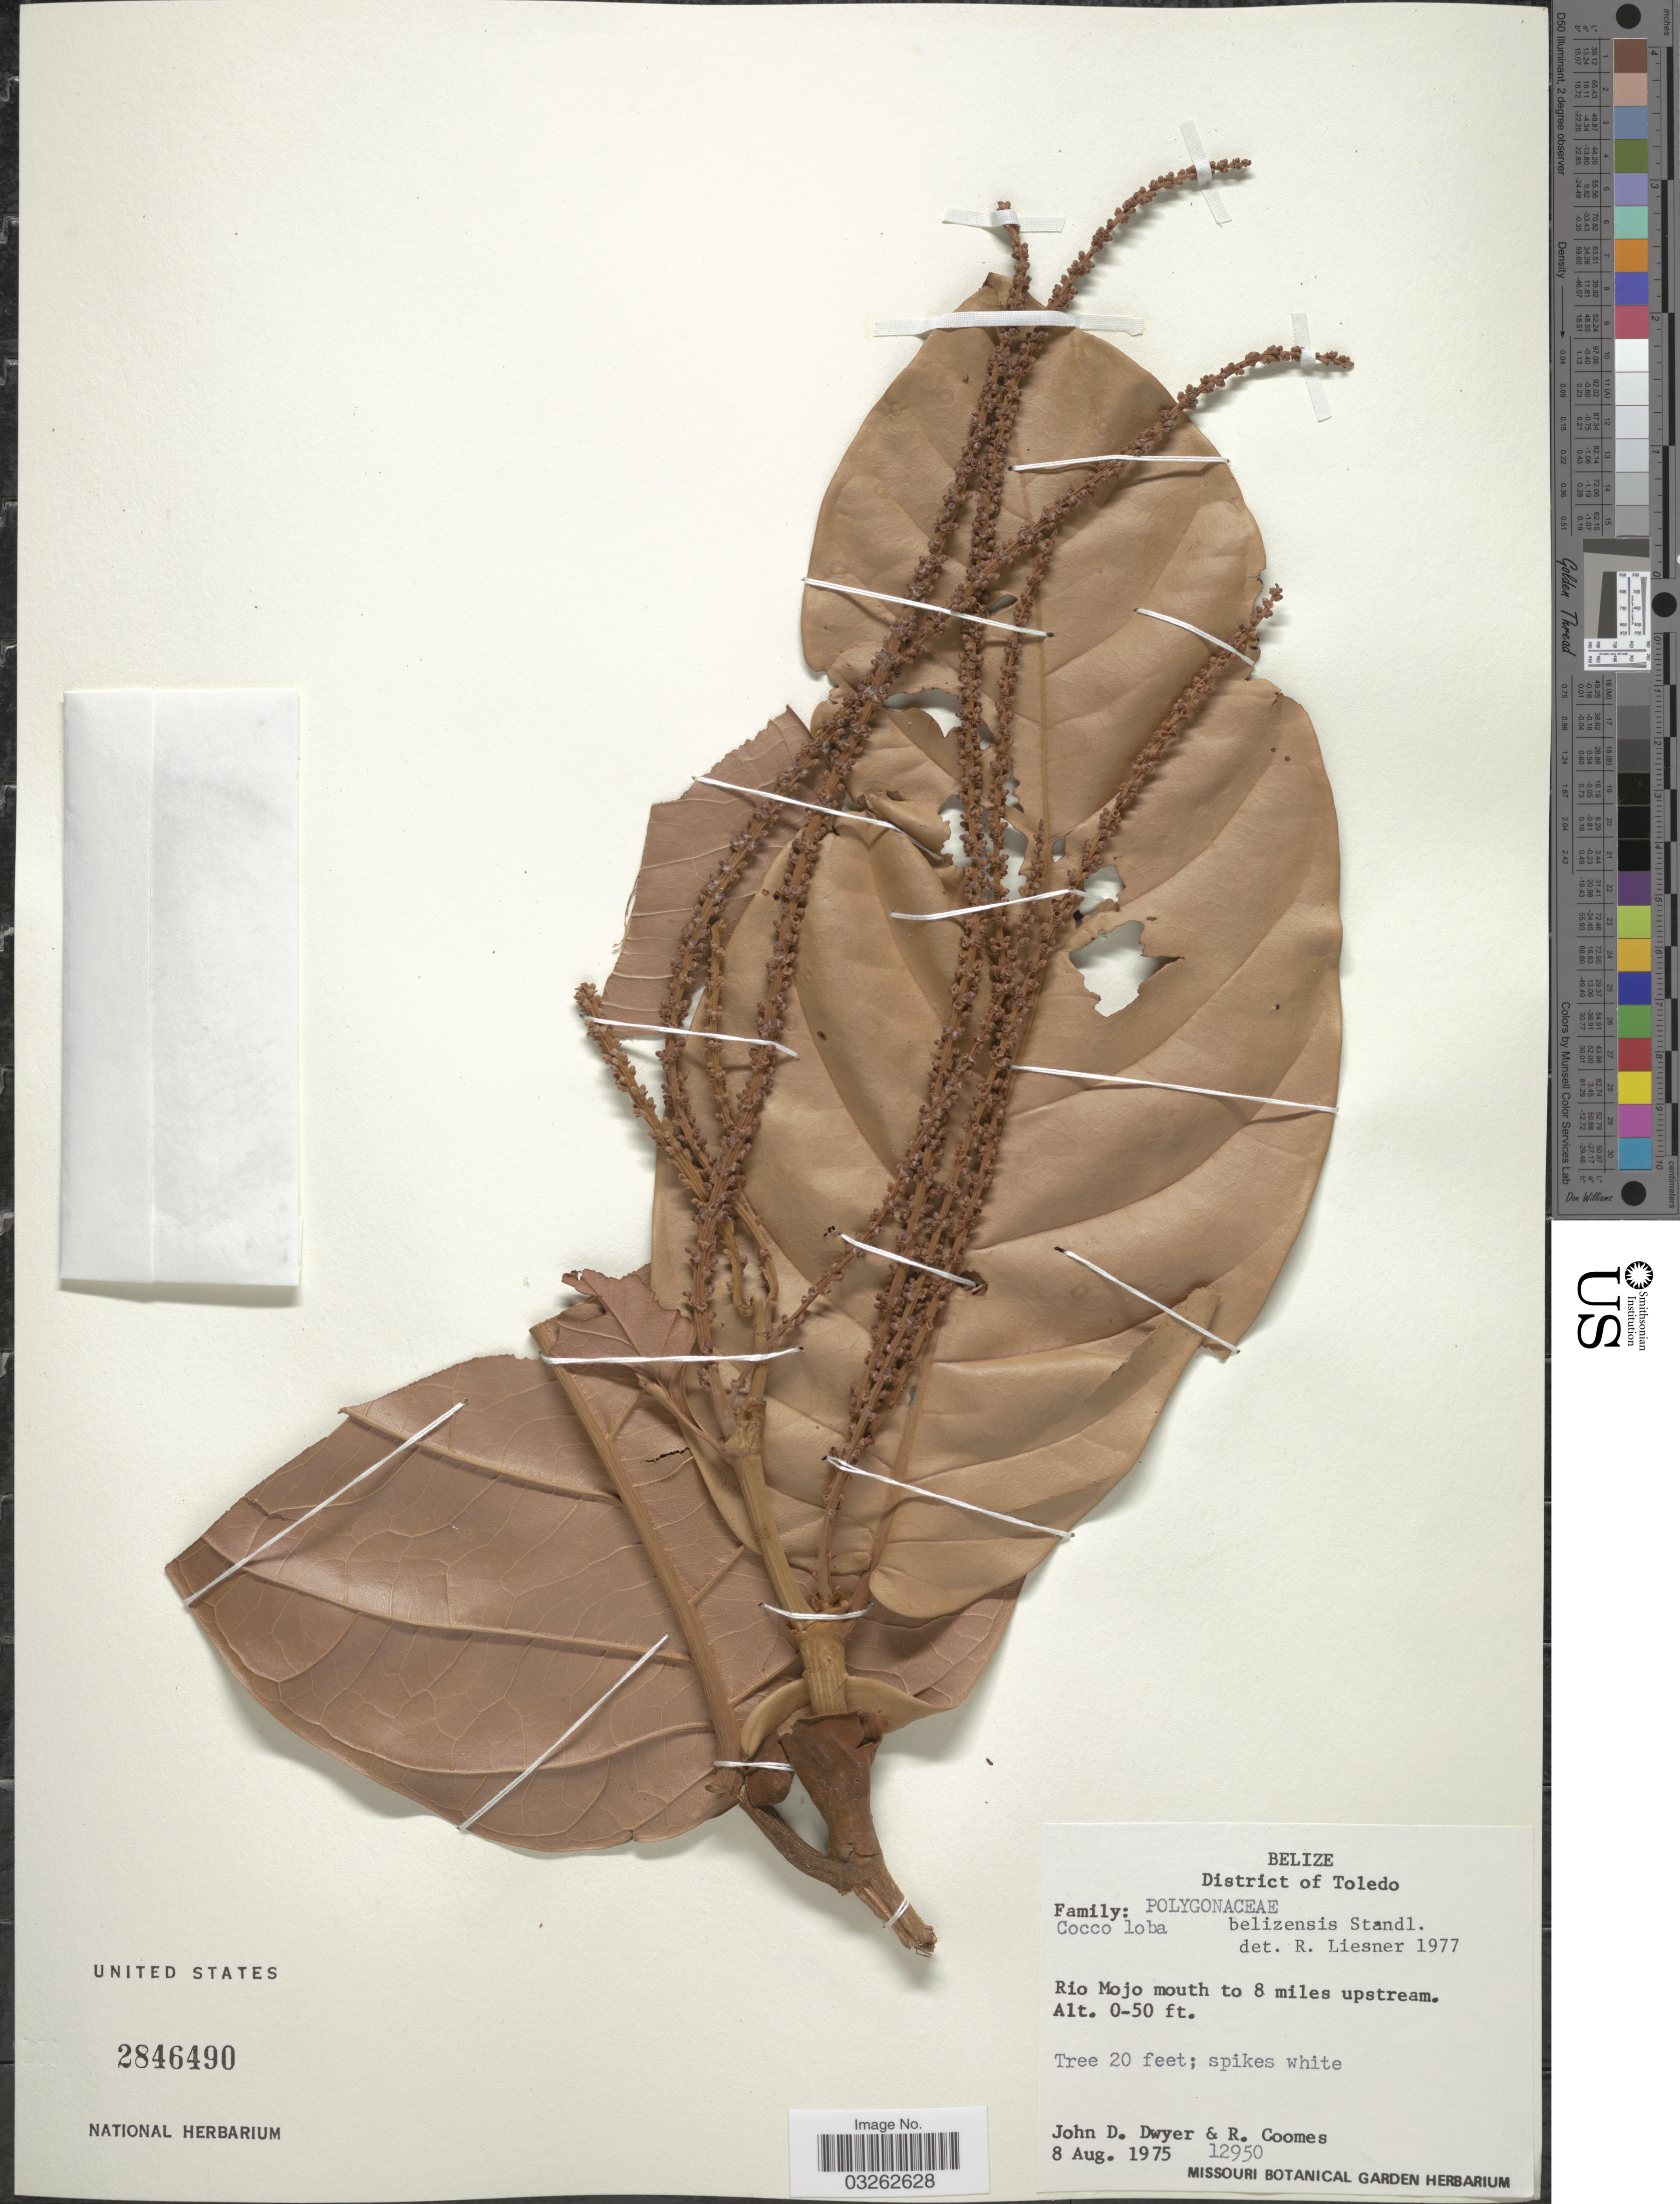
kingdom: Plantae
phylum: Tracheophyta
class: Magnoliopsida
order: Caryophyllales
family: Polygonaceae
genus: Coccoloba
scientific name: Coccoloba belizensis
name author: Standl.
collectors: J. D. Dwyer & R. Coomes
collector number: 12950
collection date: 1975-08-08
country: Belize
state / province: Toledo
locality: District of Toledo. Rio Mojo mouth to 8 miles upstream.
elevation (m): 0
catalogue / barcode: US 2846490